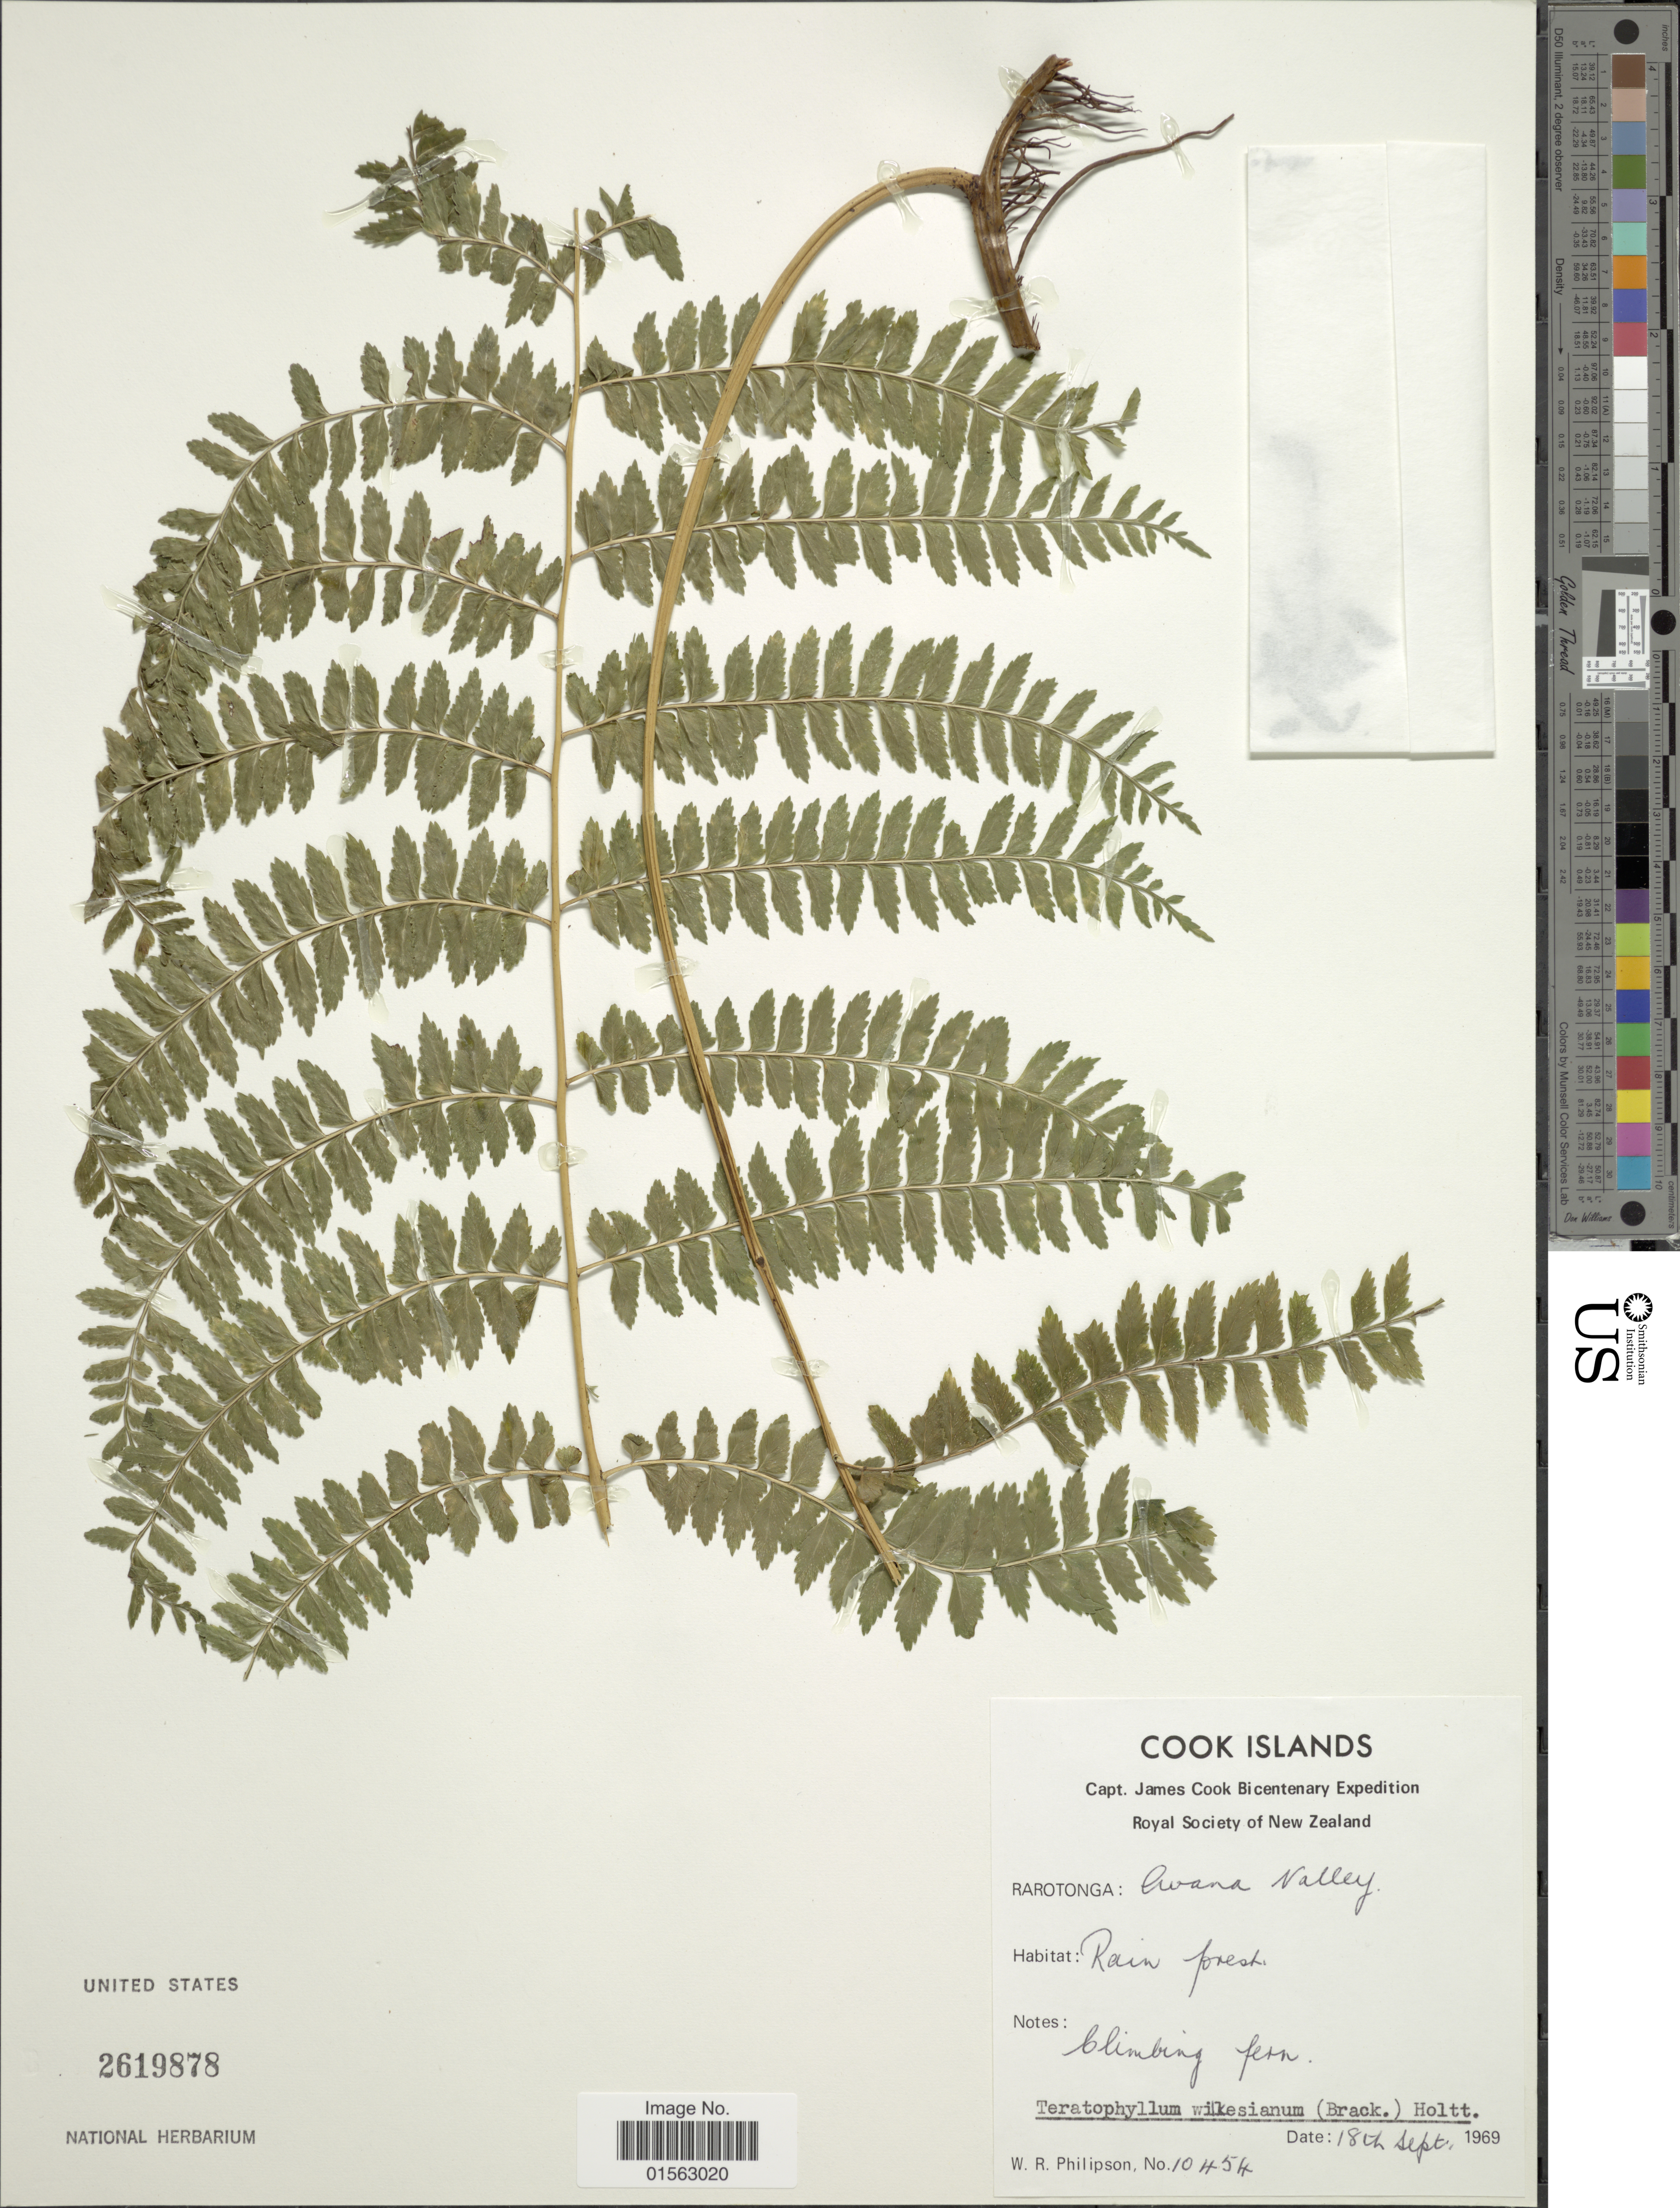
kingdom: Plantae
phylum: Tracheophyta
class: Polypodiopsida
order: Polypodiales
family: Dryopteridaceae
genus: Teratophyllum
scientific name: Teratophyllum wilkesianum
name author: (Brack.) Holttum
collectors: W. R. Philipson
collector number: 10454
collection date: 1969-09-18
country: Cook Islands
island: Rarotonga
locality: Rarotonga: Avana Valley, Rain forest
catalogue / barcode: US 2619878